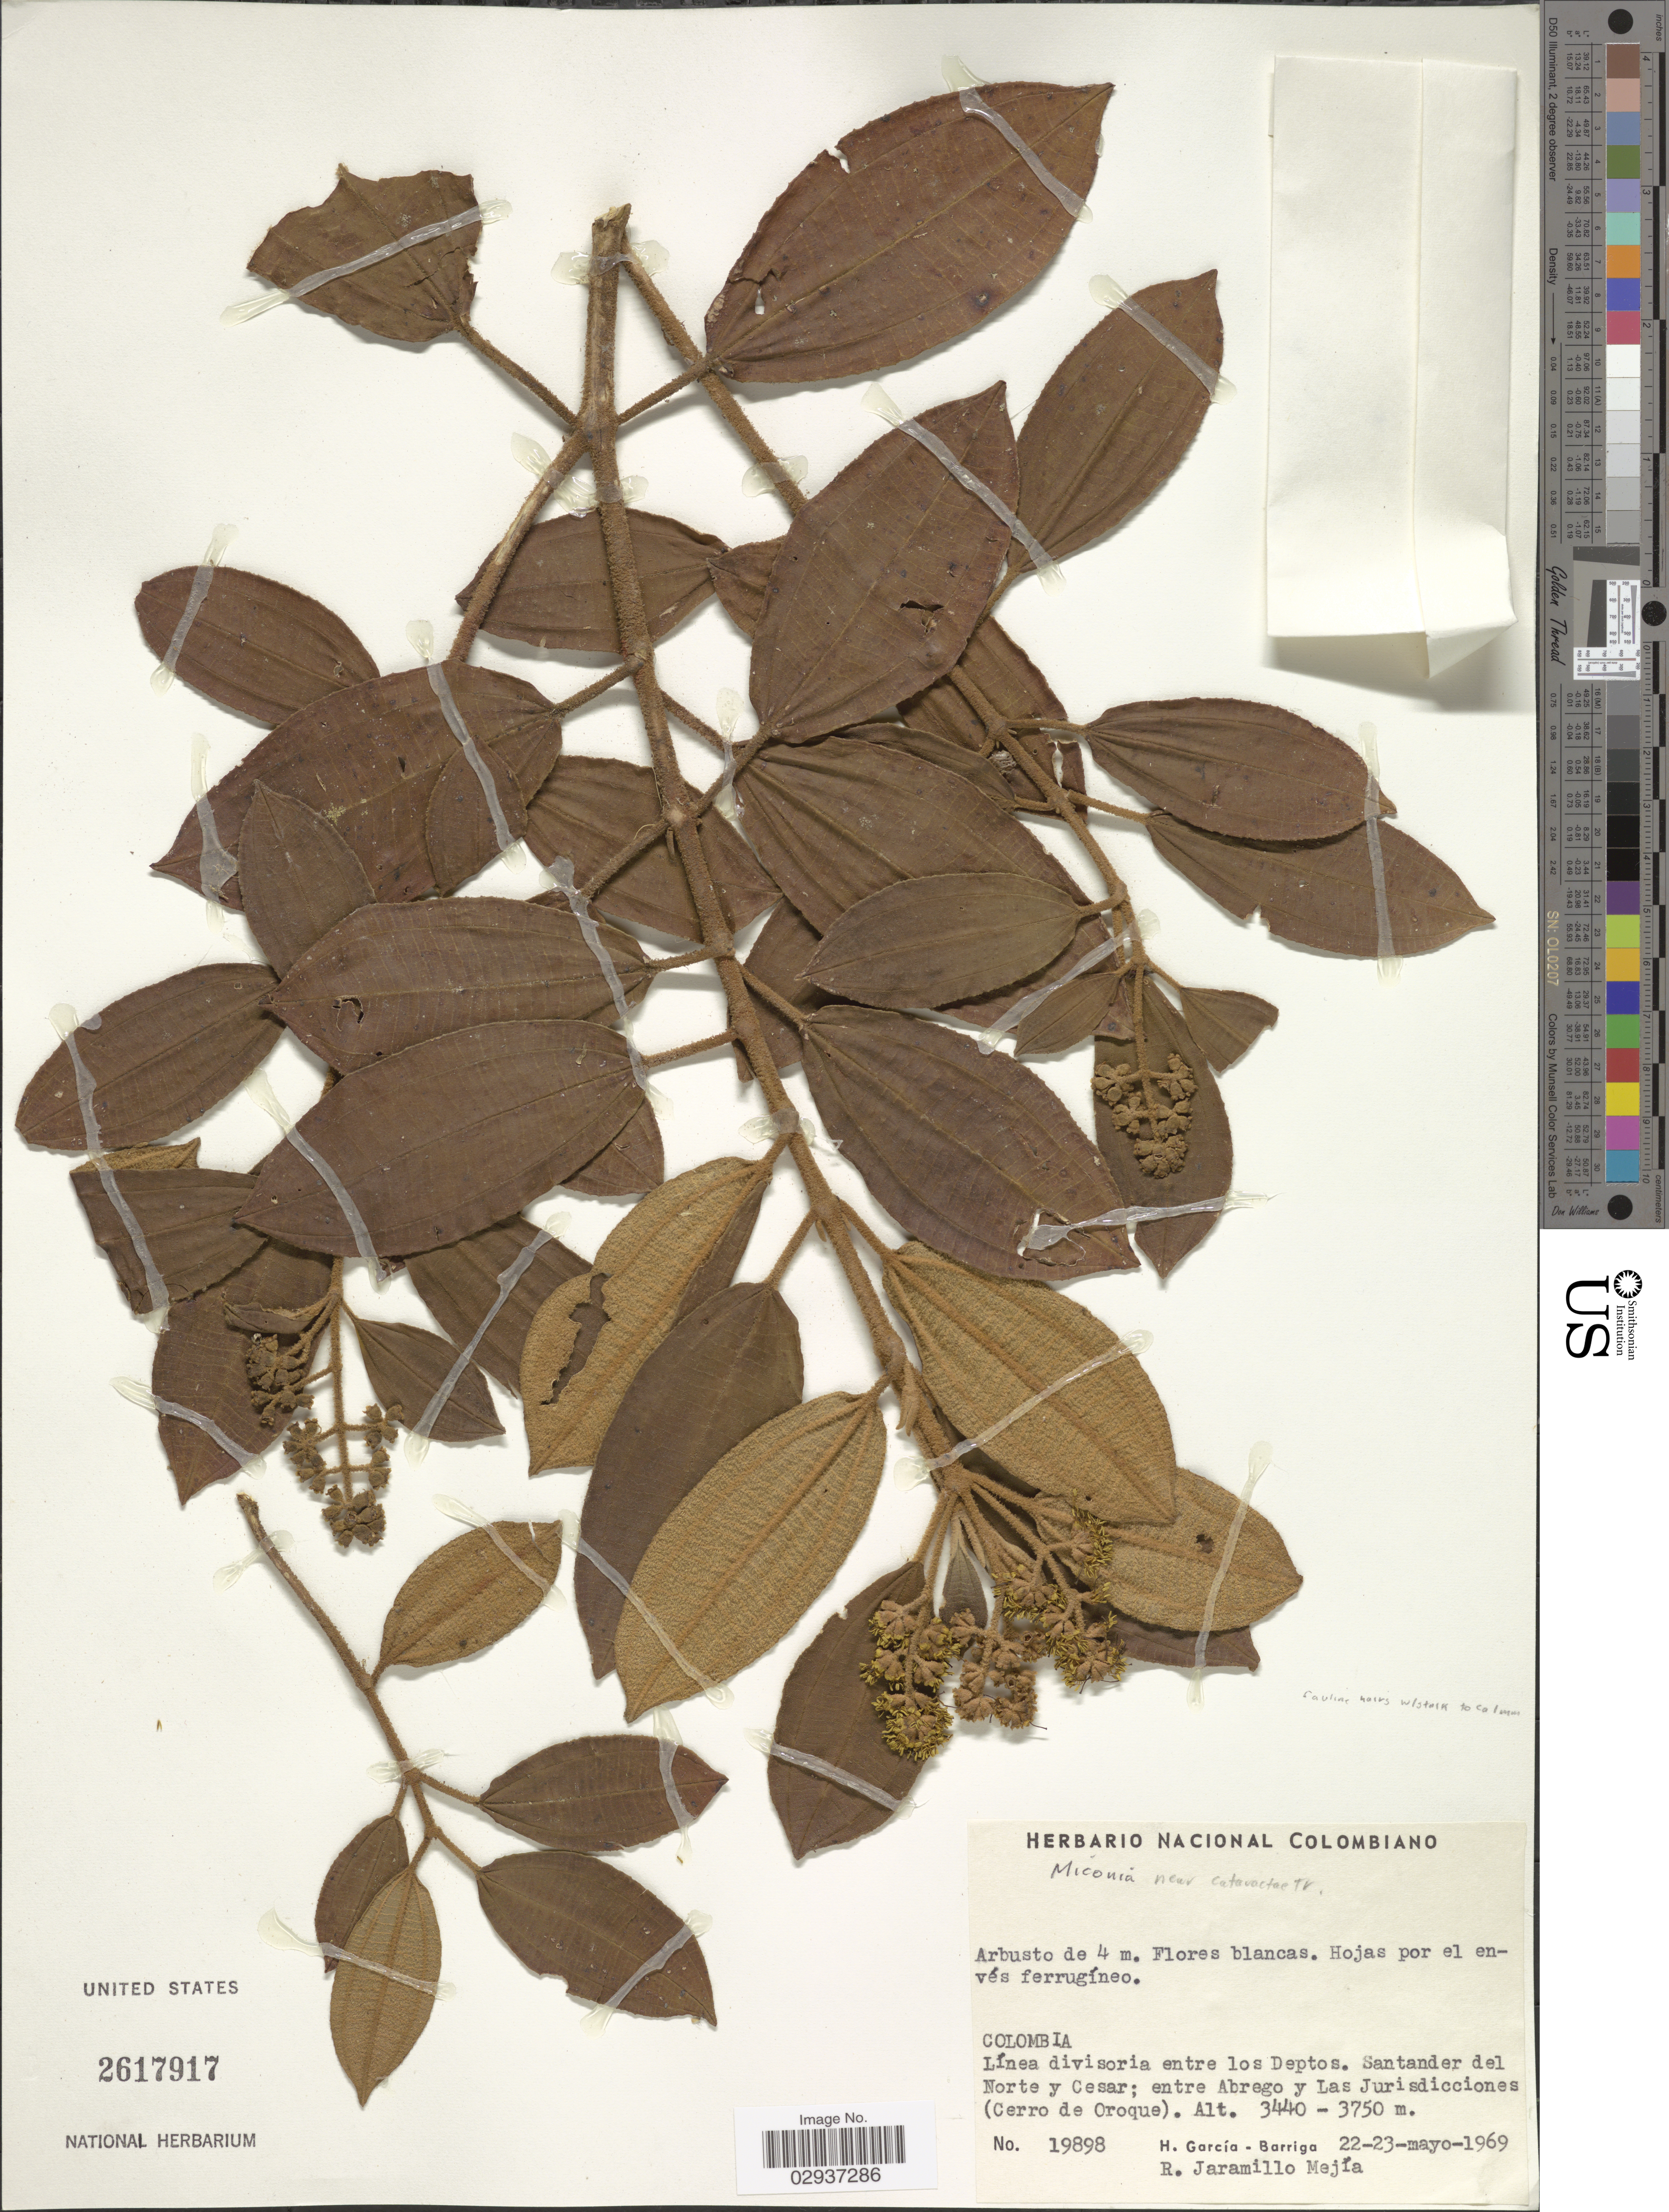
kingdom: Plantae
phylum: Tracheophyta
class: Magnoliopsida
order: Myrtales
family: Melastomataceae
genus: Miconia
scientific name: Miconia cataractae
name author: Triana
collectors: H. García Barriga & R. Jaramillo M.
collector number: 19898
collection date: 1969-05-22/1969-05-23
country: Colombia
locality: Línea divisoria entre los Deptos. Santander del Norte y Cesar; entre Abrego y Las Jurisdicciones (Cerro de Oroque).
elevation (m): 3440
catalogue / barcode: US 2617917